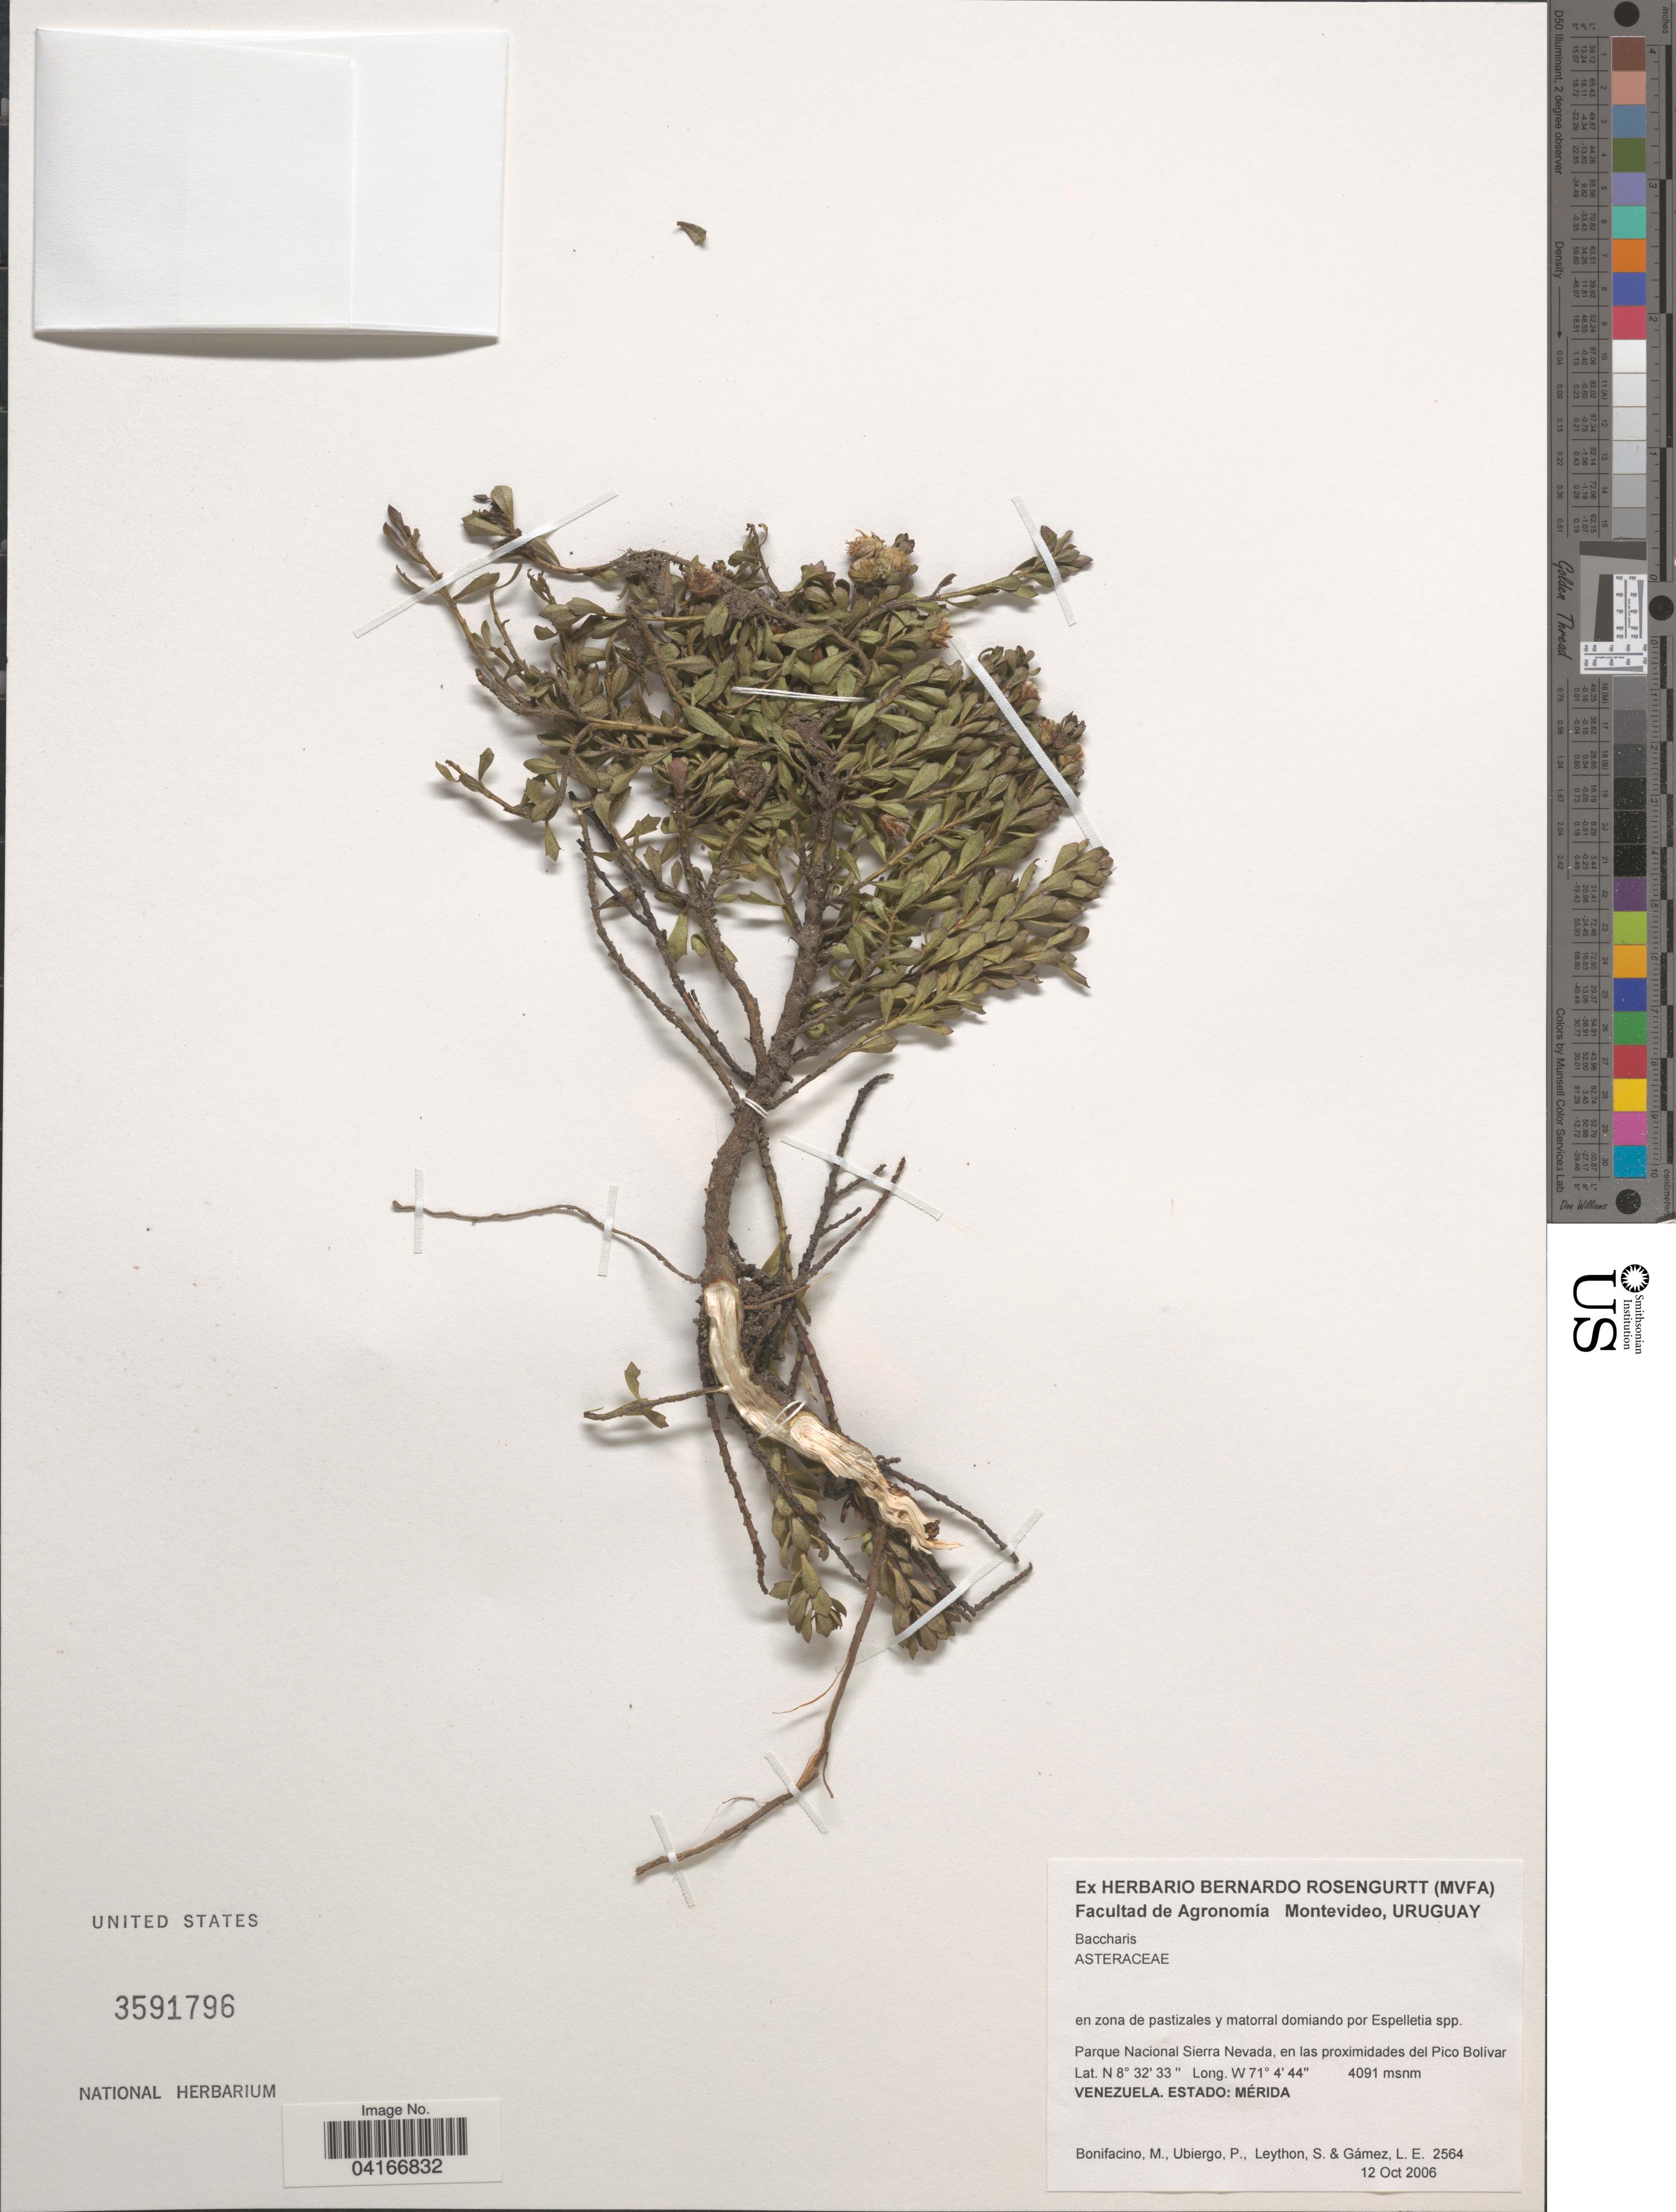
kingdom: Plantae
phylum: Tracheophyta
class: Magnoliopsida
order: Asterales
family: Asteraceae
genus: Baccharis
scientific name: Baccharis sp.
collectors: M. Bonifacino, P. Ubiergo, S. Leython & L. Gamez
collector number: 2564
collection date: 2006-10-12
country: Venezuela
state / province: Merida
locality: Parque Nacional Sierra Nevada, en las proximidades del Pico Bolívar.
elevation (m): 4091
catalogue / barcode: US 3591796